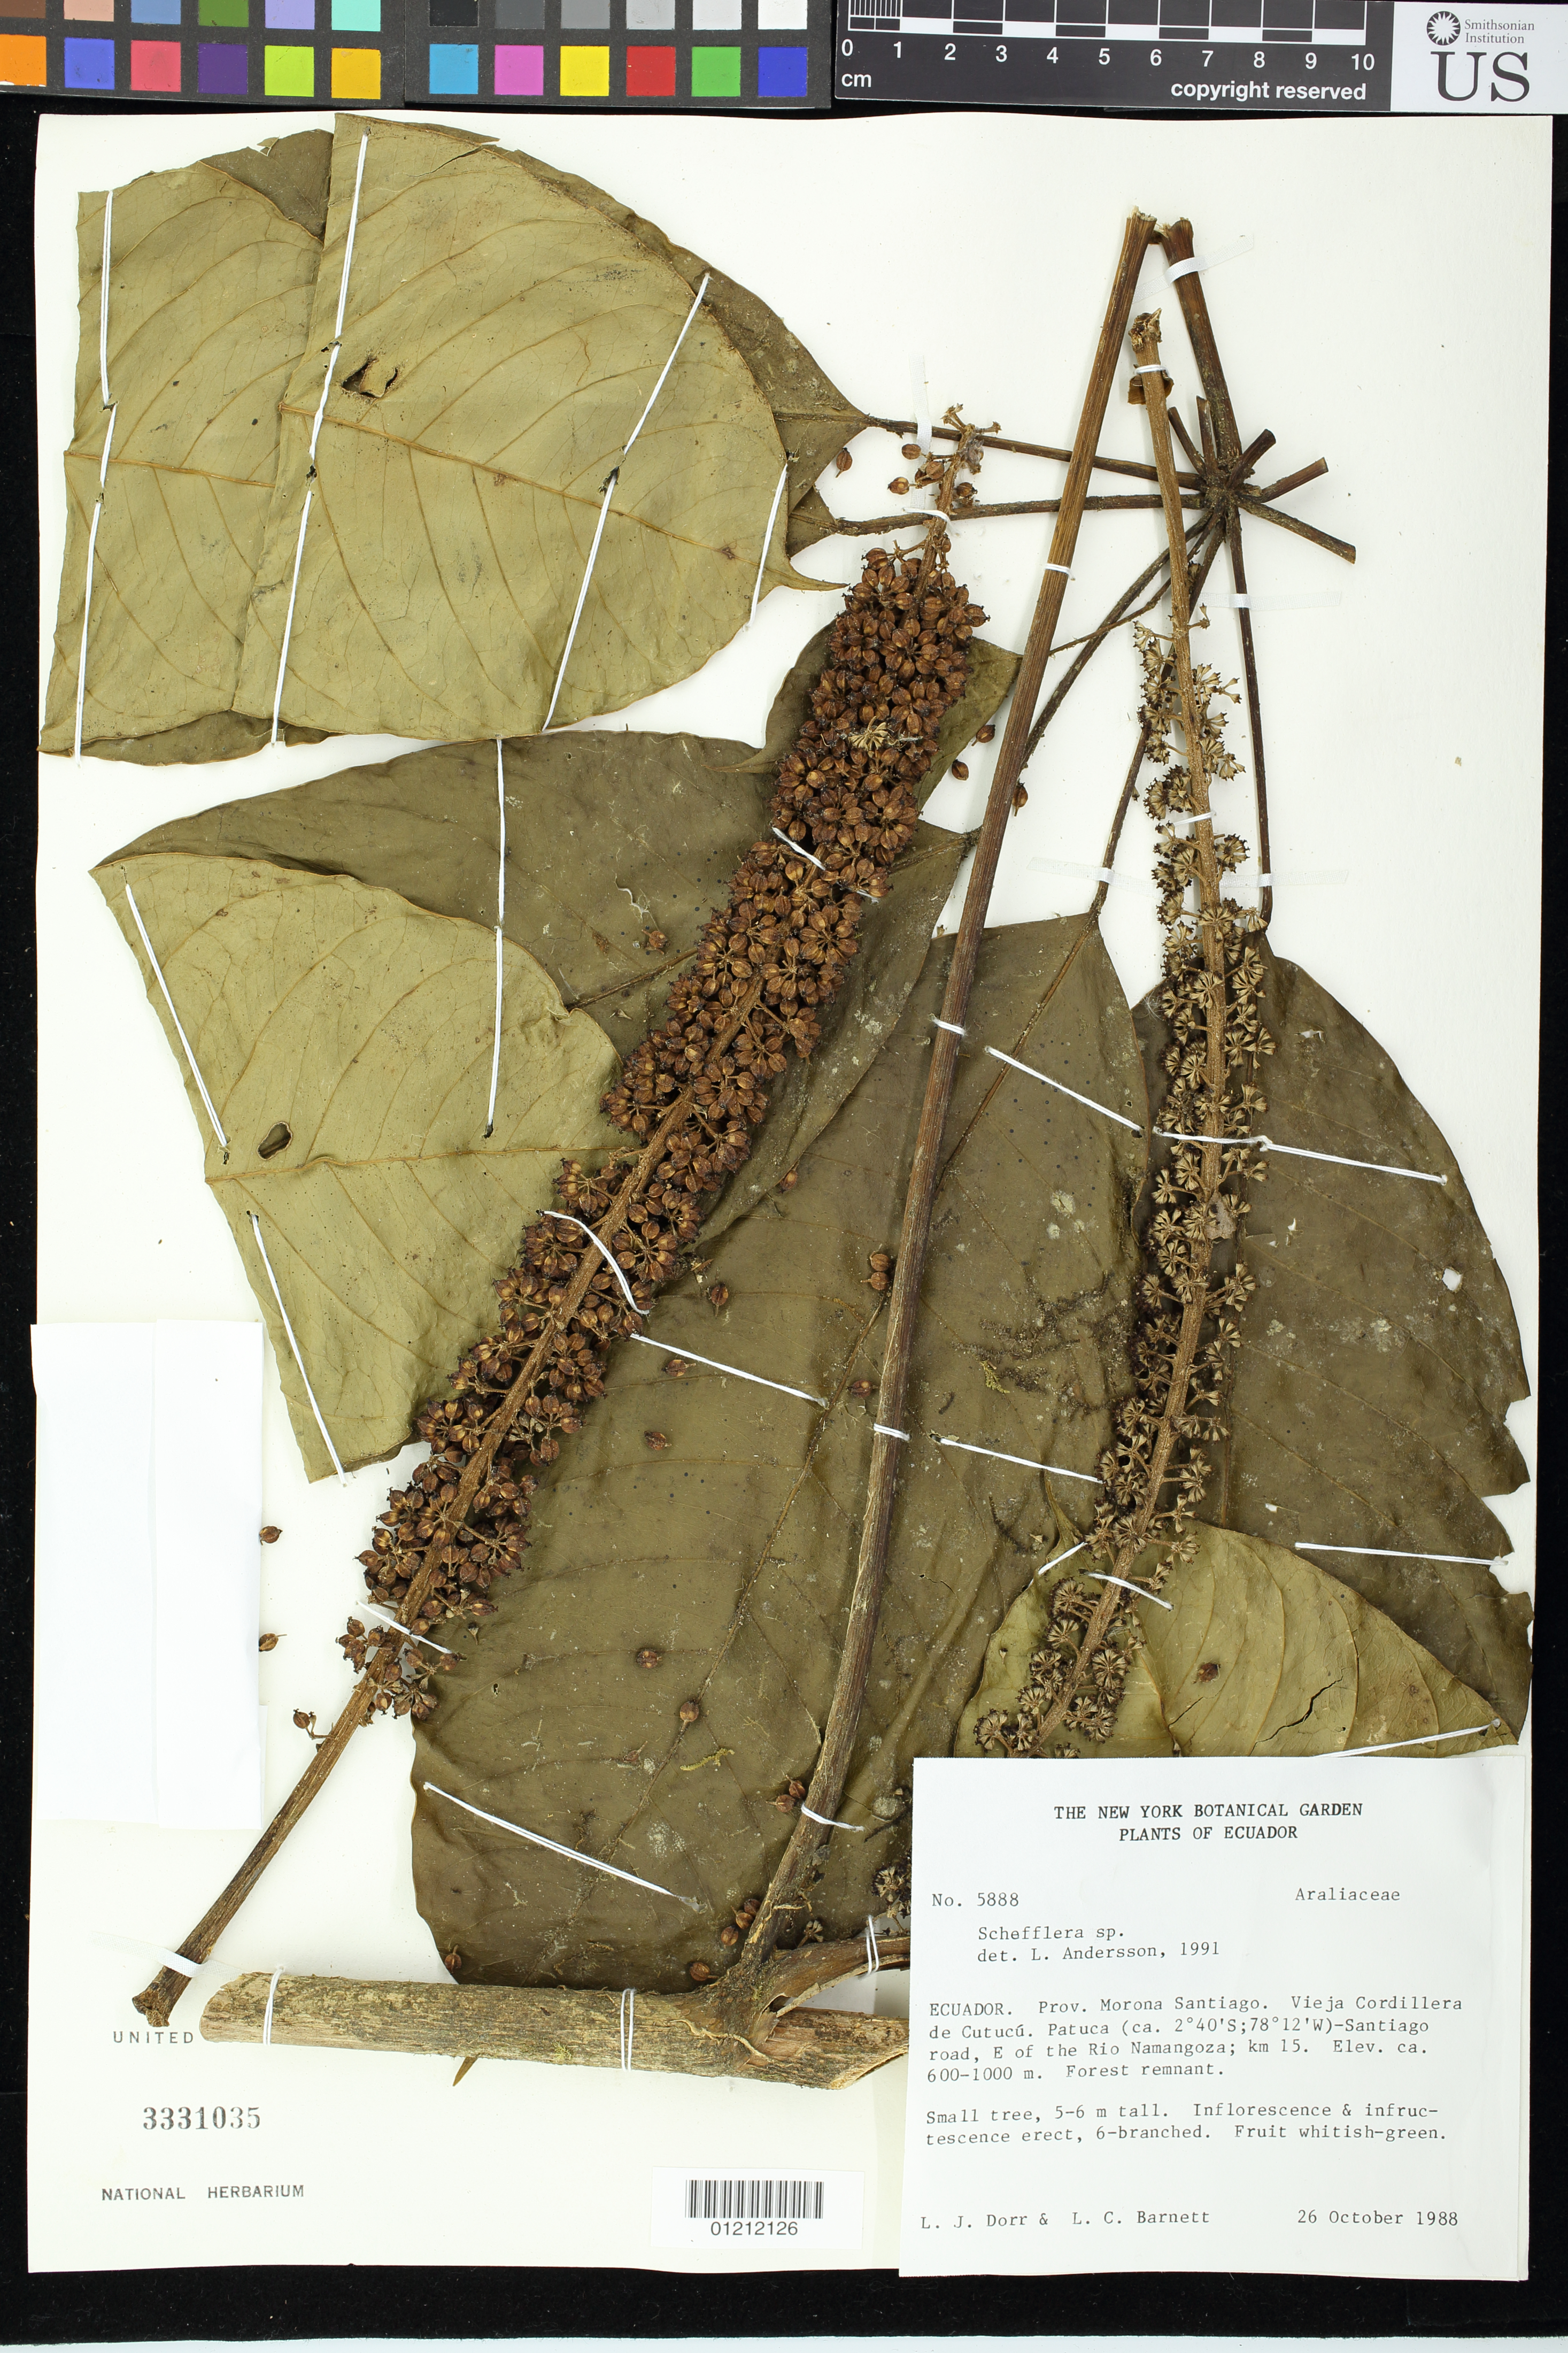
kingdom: Plantae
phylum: Tracheophyta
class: Magnoliopsida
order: Apiales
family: Araliaceae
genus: Schefflera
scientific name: Schefflera sp.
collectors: L. J. Dorr & L. C. Barnett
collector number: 5888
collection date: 1988-10-26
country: Ecuador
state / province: Morona-Santiago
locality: Prov. Morona Santiago. Vieja Cordillera de Cutuc·. Patuca - Santiago road, E of Rio Namangoza; km 15.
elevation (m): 600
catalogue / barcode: US 3331035